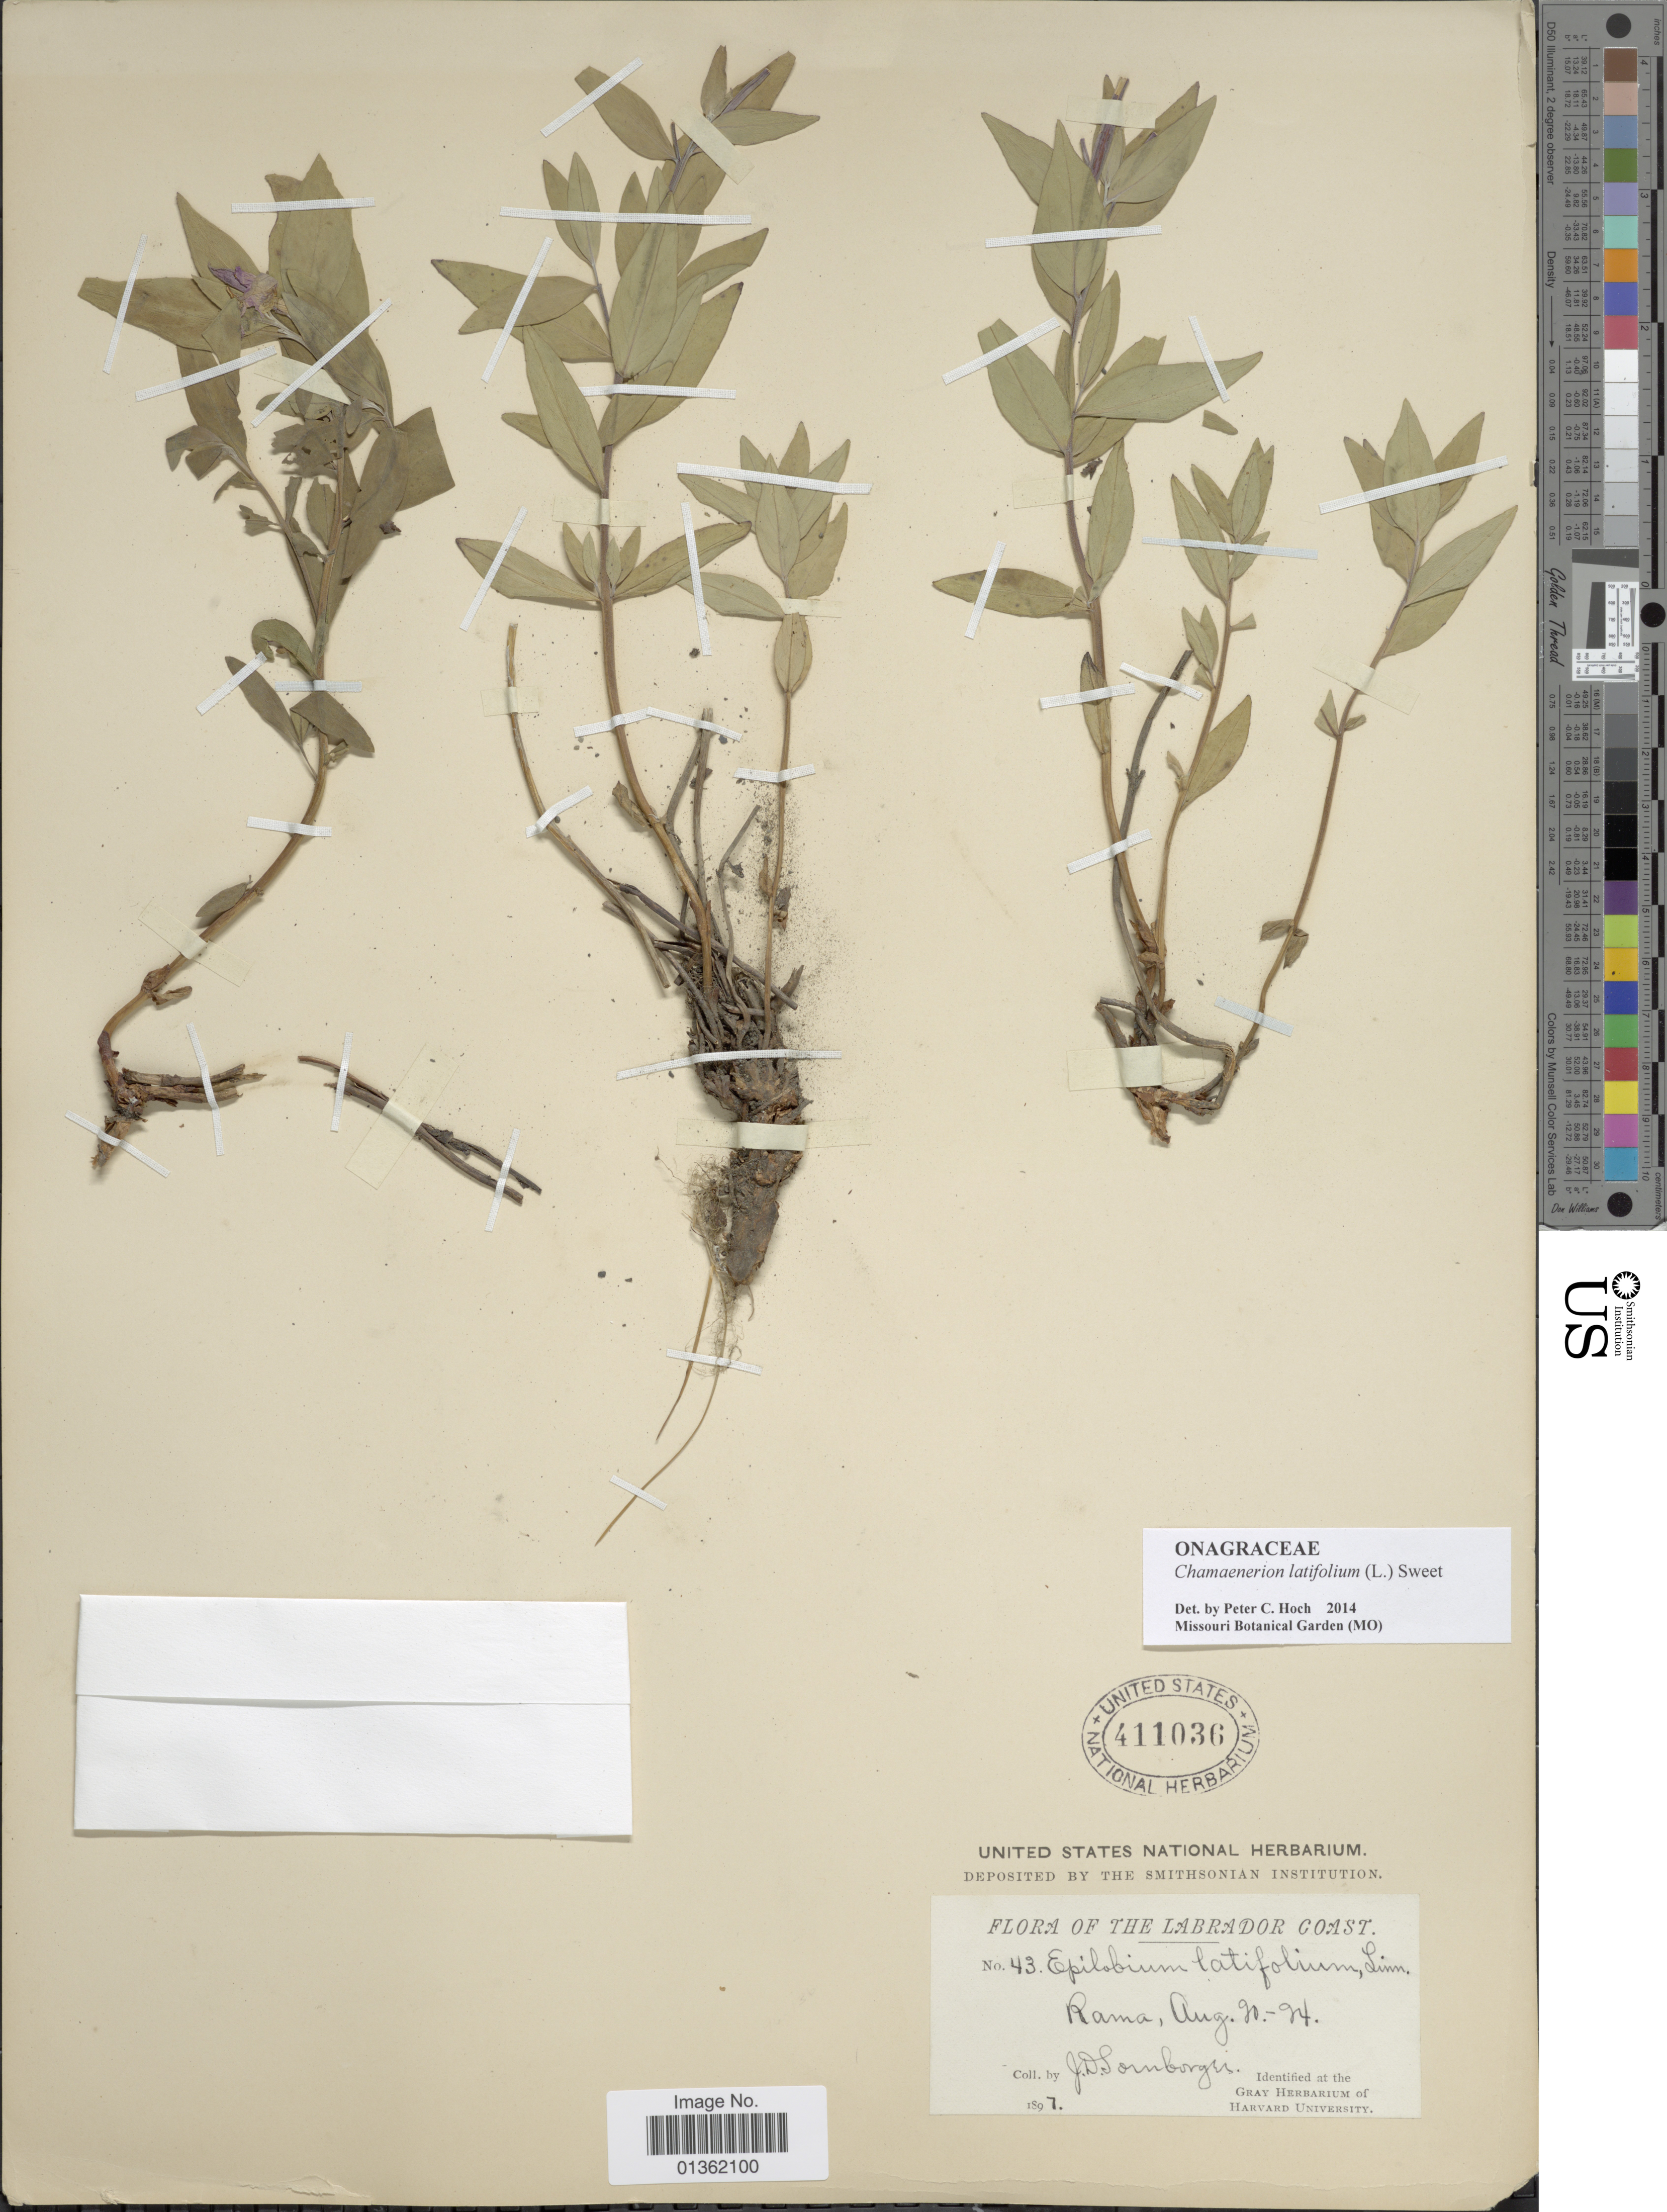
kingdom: Plantae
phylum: Tracheophyta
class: Magnoliopsida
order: Myrtales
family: Onagraceae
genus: Chamaenerion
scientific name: Chamaenerion latifolium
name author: (L.) Th. Fr. & Lange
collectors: J. Sornborger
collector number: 43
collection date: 1897-08-20/1897-08-24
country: Canada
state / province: Newfoundland and Labrador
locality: Labrador Coast. Rama.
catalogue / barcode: US 411036